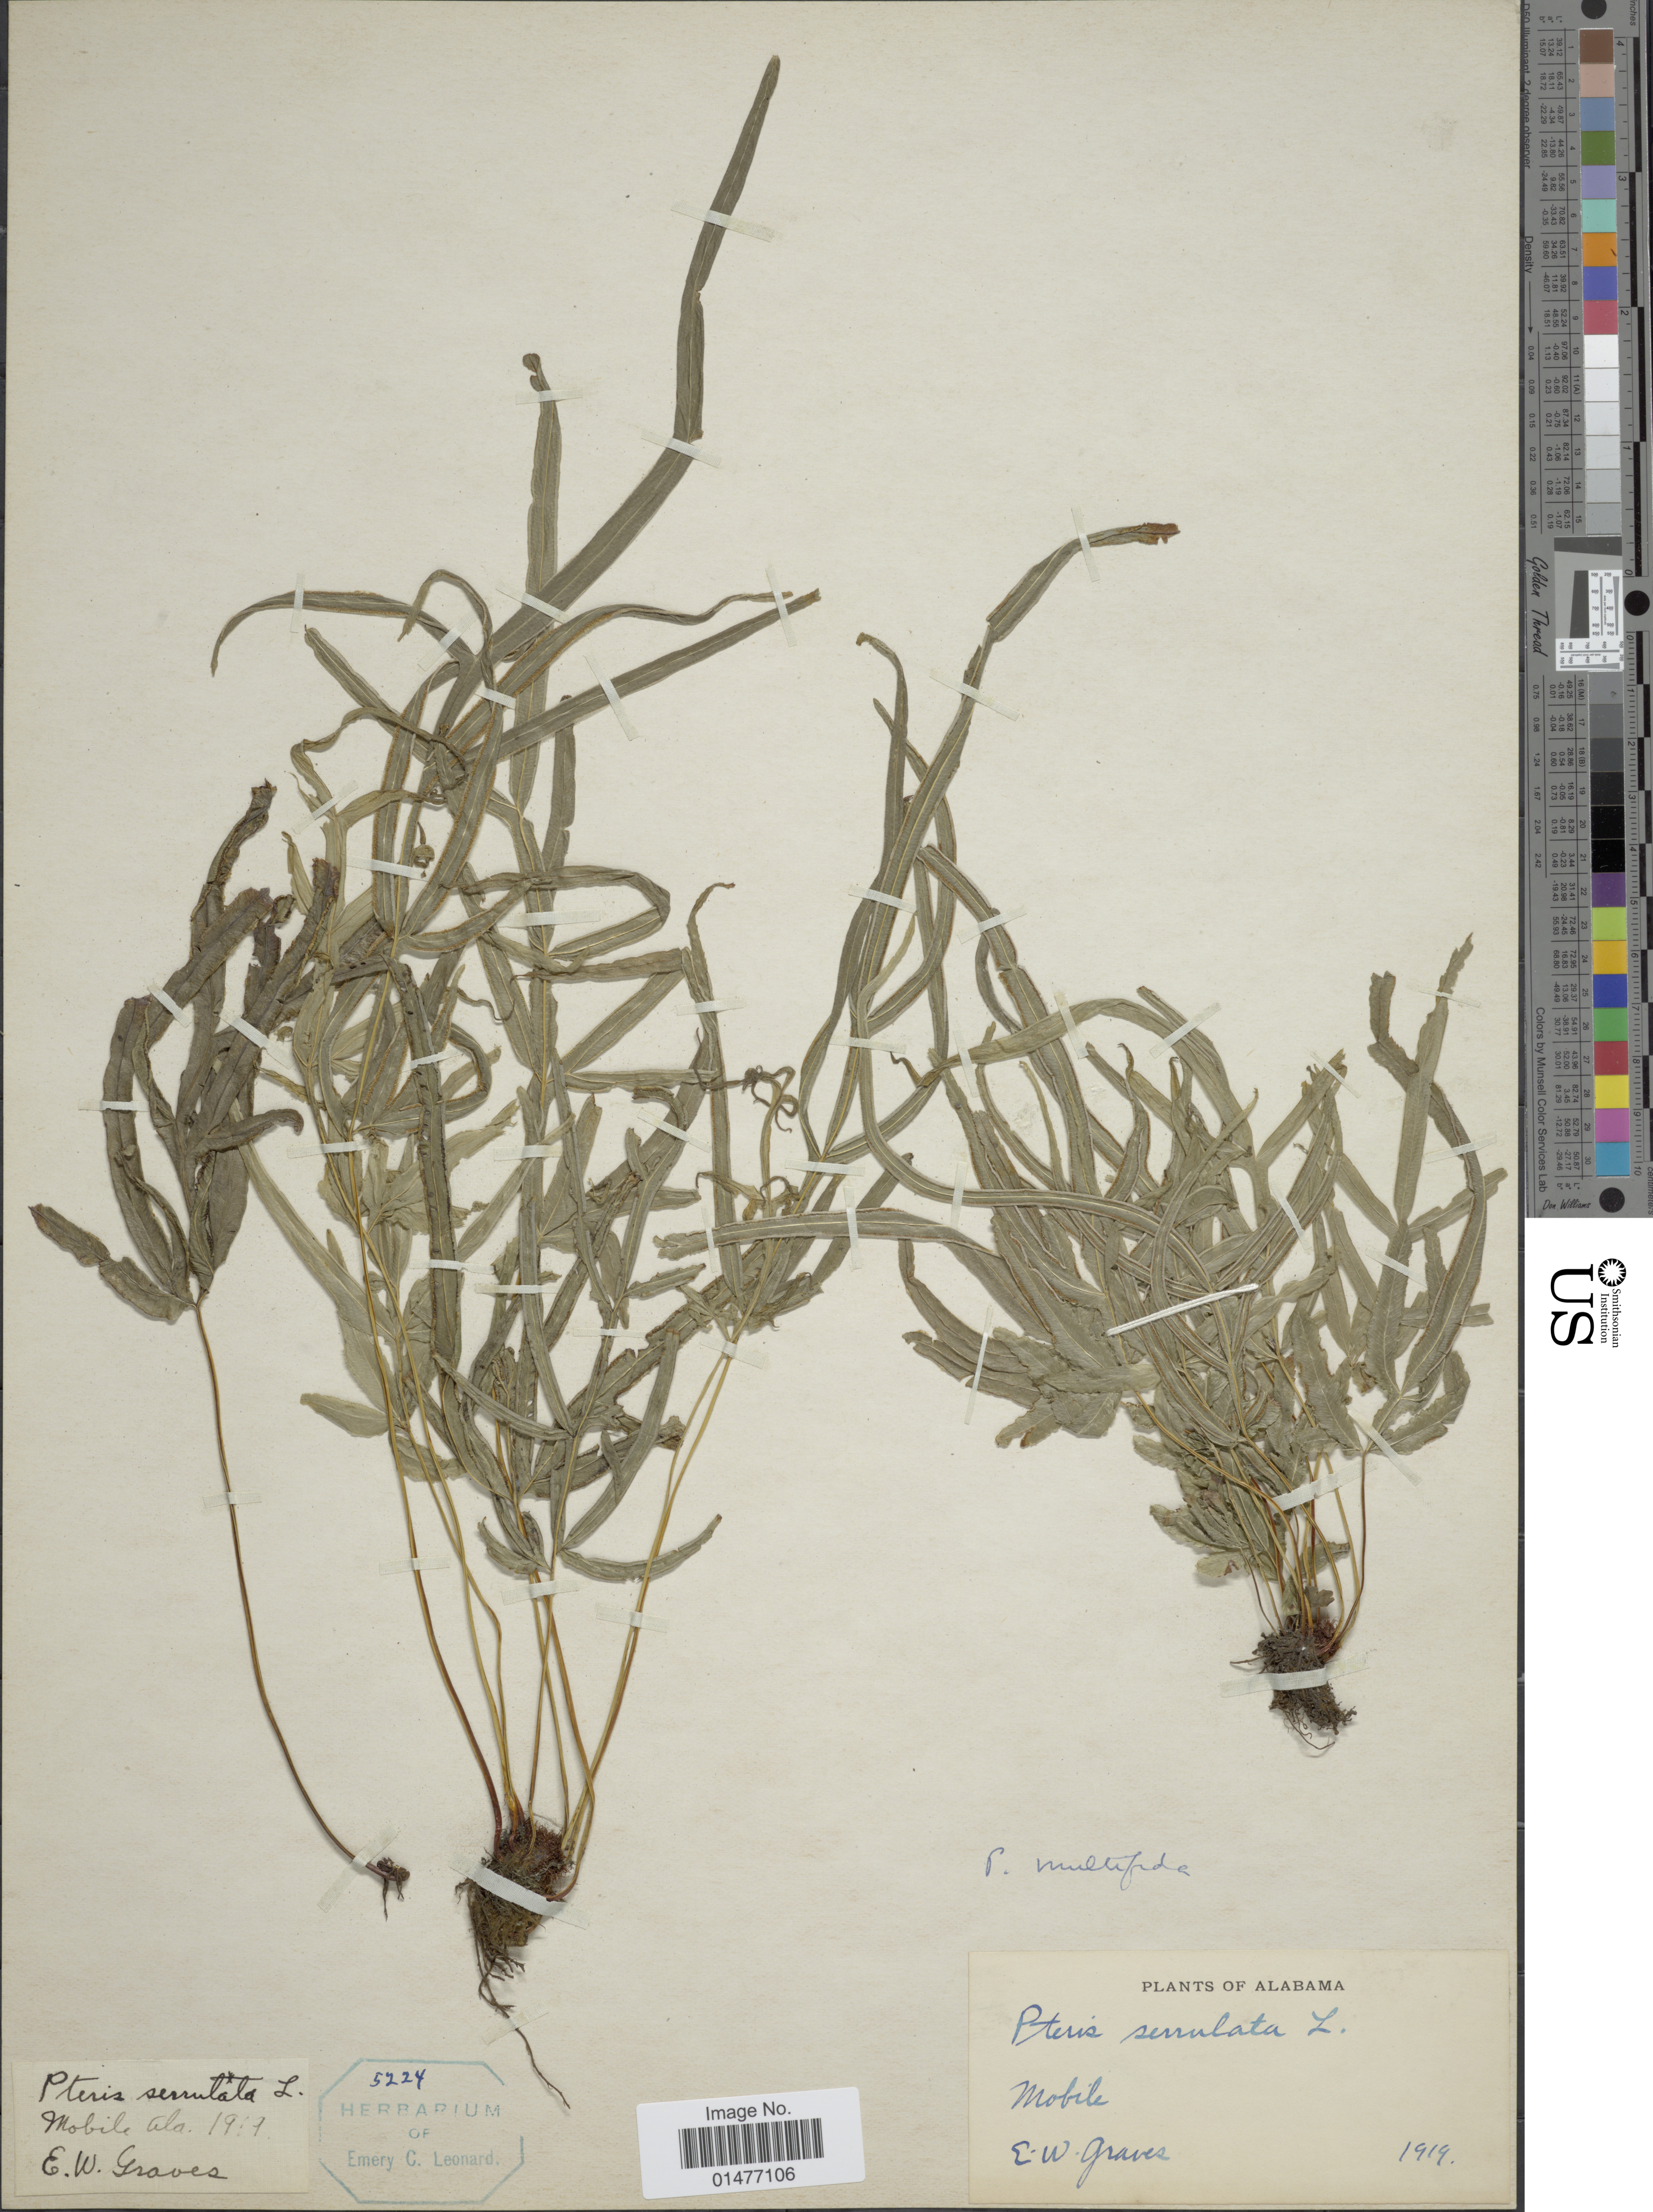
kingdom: Plantae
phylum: Tracheophyta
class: Polypodiopsida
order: Polypodiales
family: Pteridaceae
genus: Pteris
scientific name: Pteris multifida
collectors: E. Graves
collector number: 5224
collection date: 1919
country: United States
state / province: Alabama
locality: Plants of Alabama